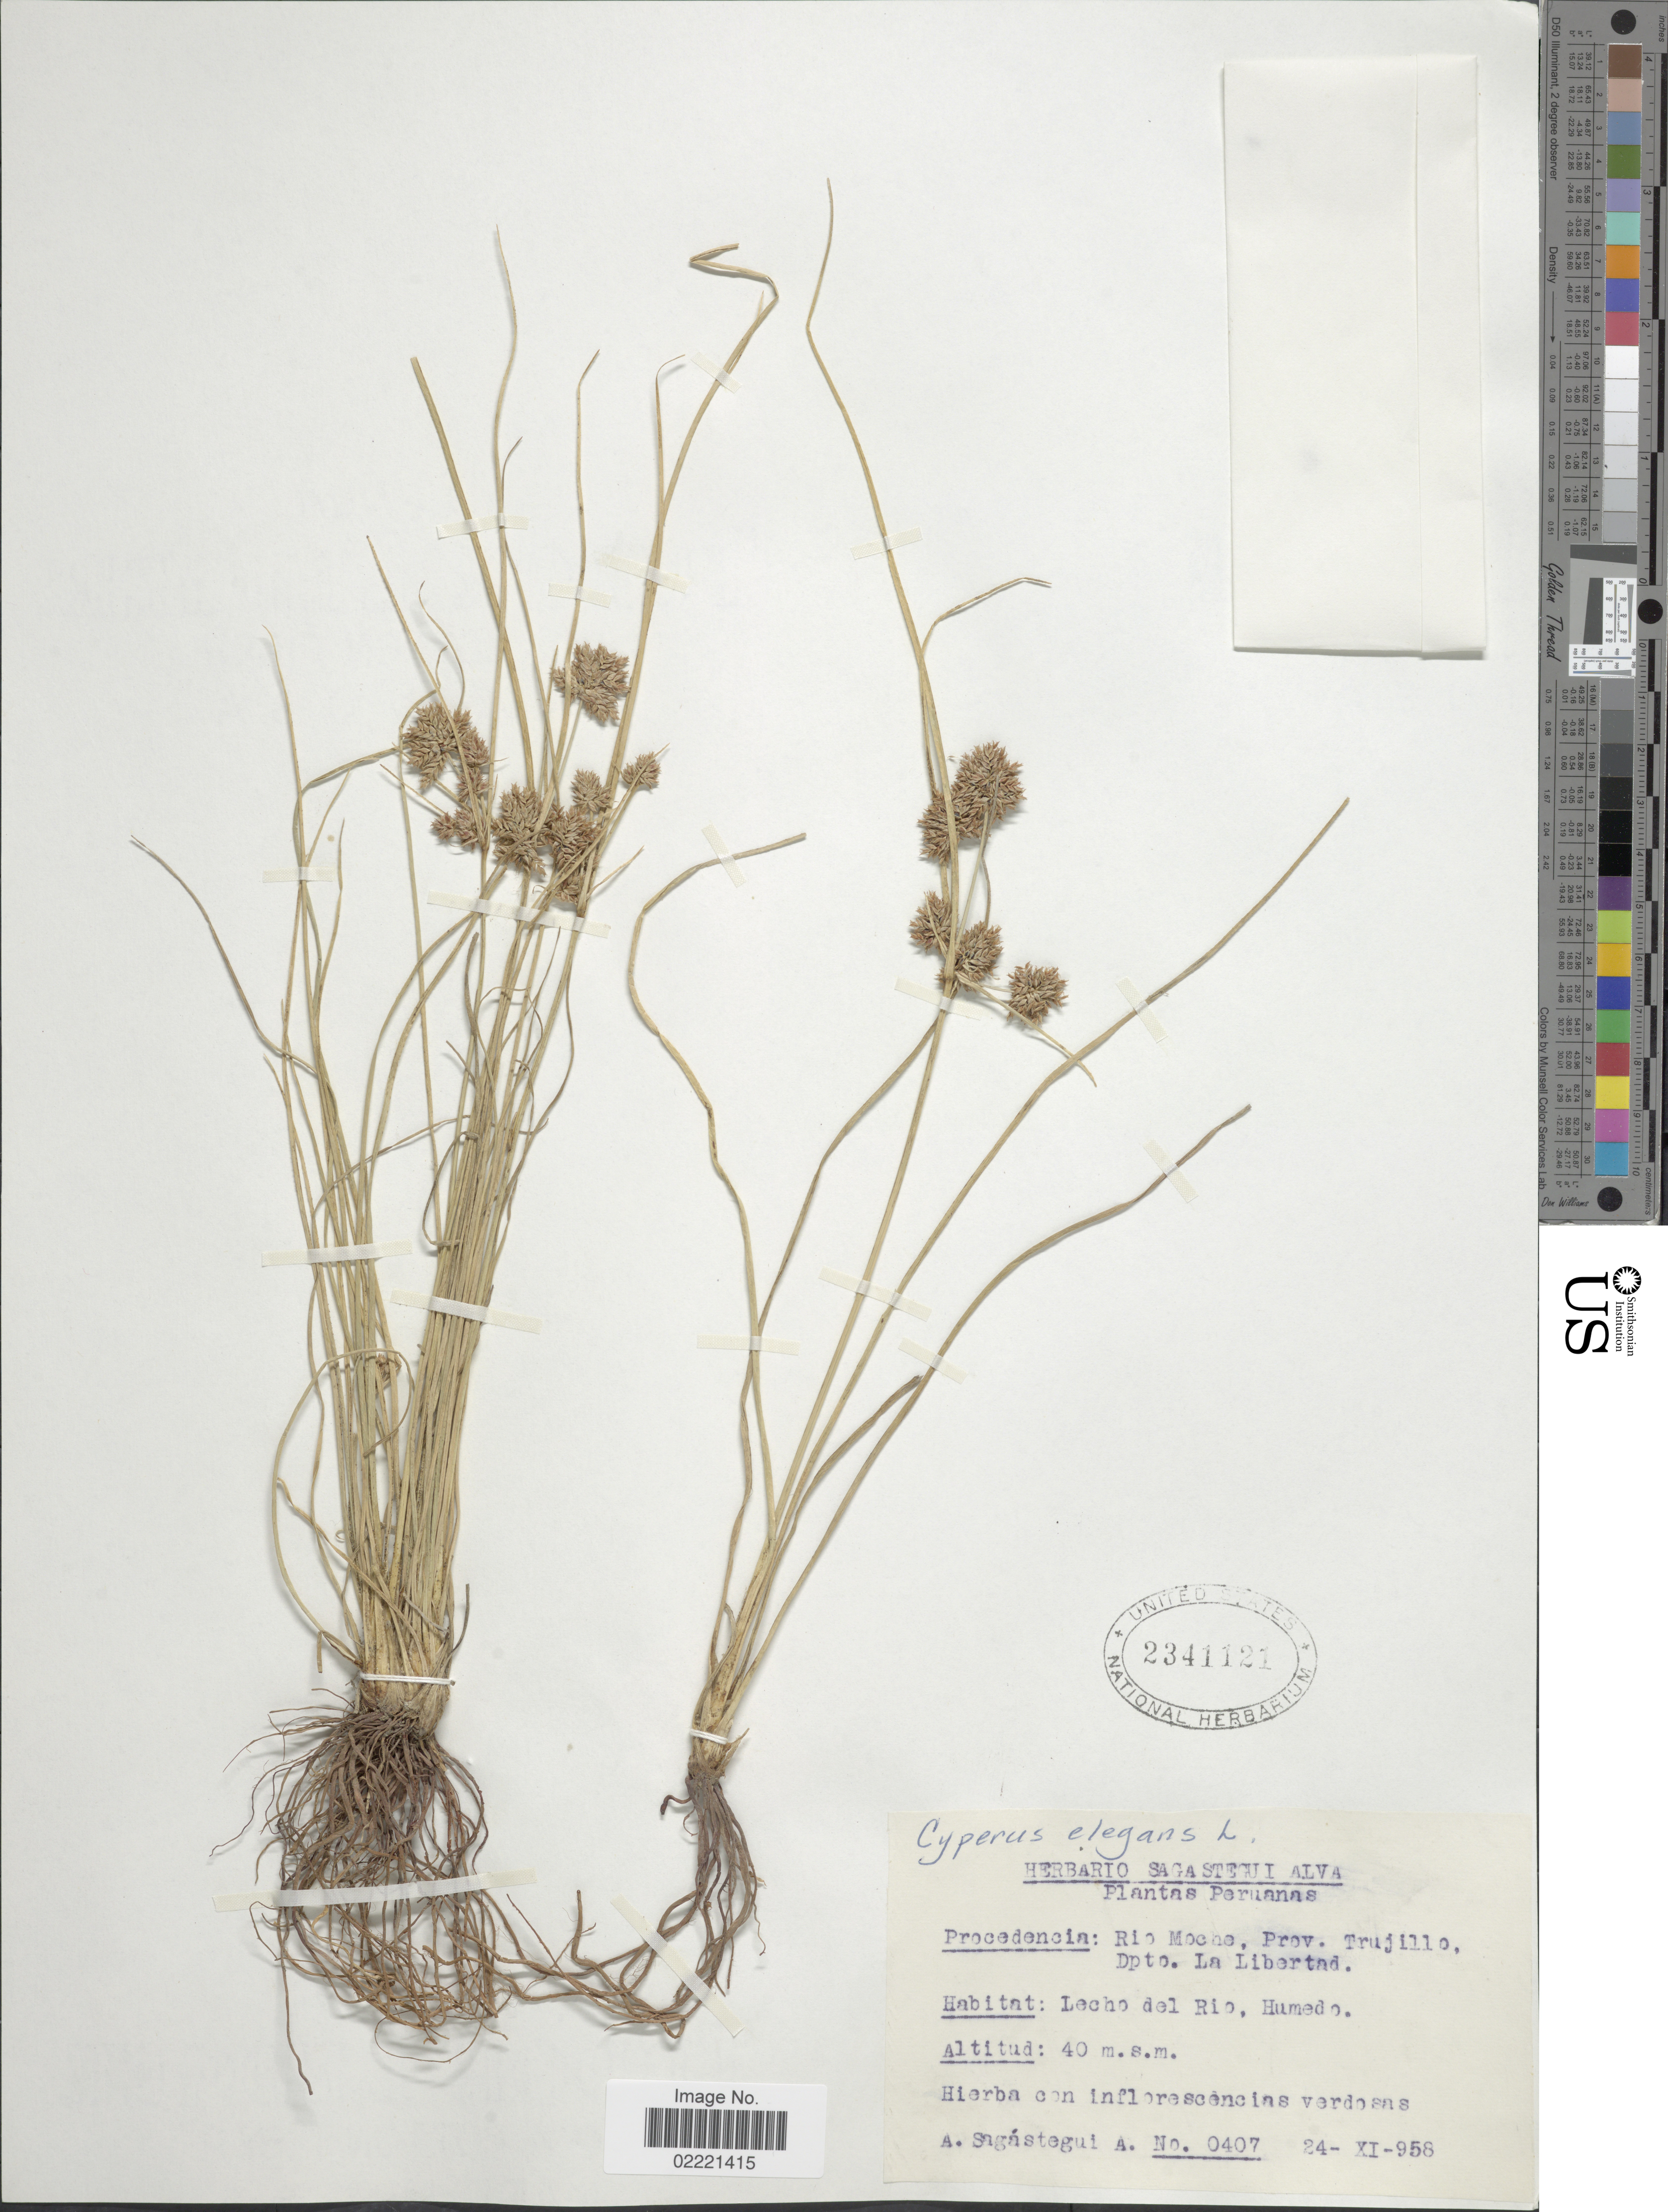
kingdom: Plantae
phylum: Tracheophyta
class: Liliopsida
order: Poales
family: Cyperaceae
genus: Cyperus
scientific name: Cyperus elegans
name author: L.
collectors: A. Sagástegui A.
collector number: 0407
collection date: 1958-11-24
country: Peru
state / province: La Libertad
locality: Lecho del Rio, Humedo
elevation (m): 40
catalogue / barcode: US 2341121